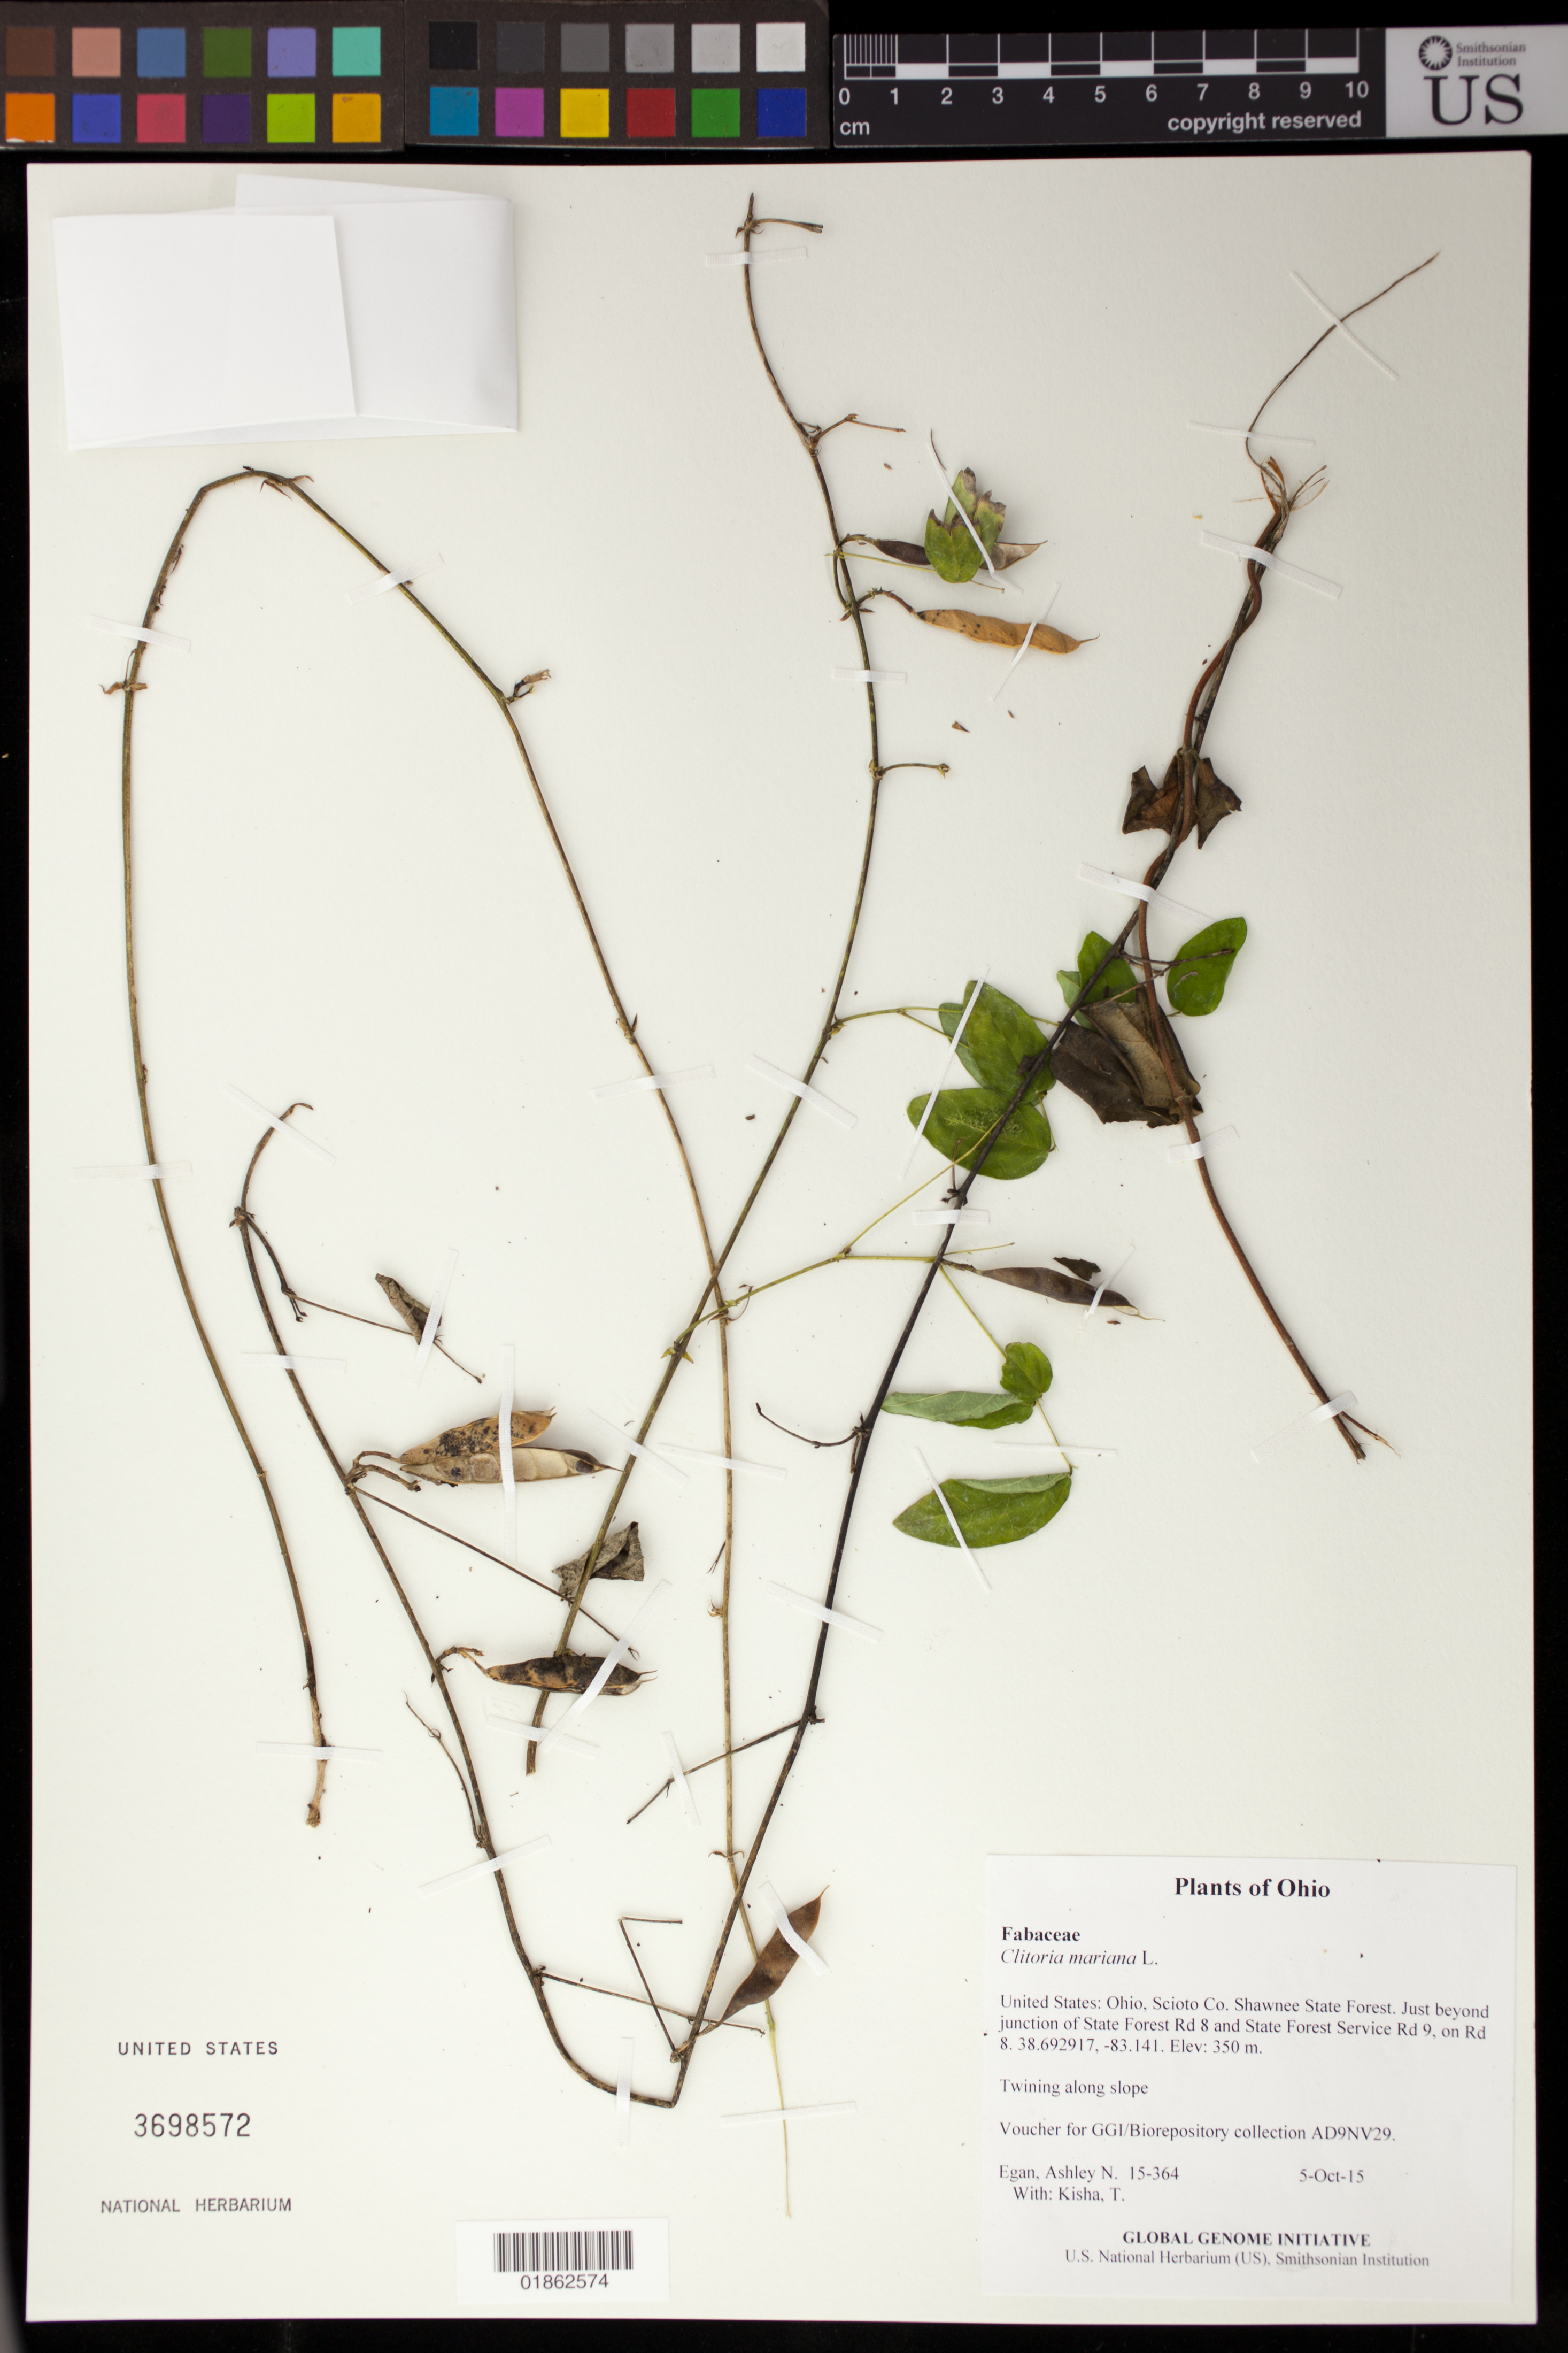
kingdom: Plantae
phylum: Tracheophyta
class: Magnoliopsida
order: Fabales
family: Fabaceae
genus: Clitoria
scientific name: Clitoria mariana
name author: L.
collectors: A. N. Egan & T. Kisha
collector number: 15-364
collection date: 2015-10-05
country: United States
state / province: Ohio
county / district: Scioto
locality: Shawnee State Forest. Just beyond junction of State Forest Rd 8 and State Forest Service Rd 9, on Rd 8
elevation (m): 350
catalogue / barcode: US 3698572